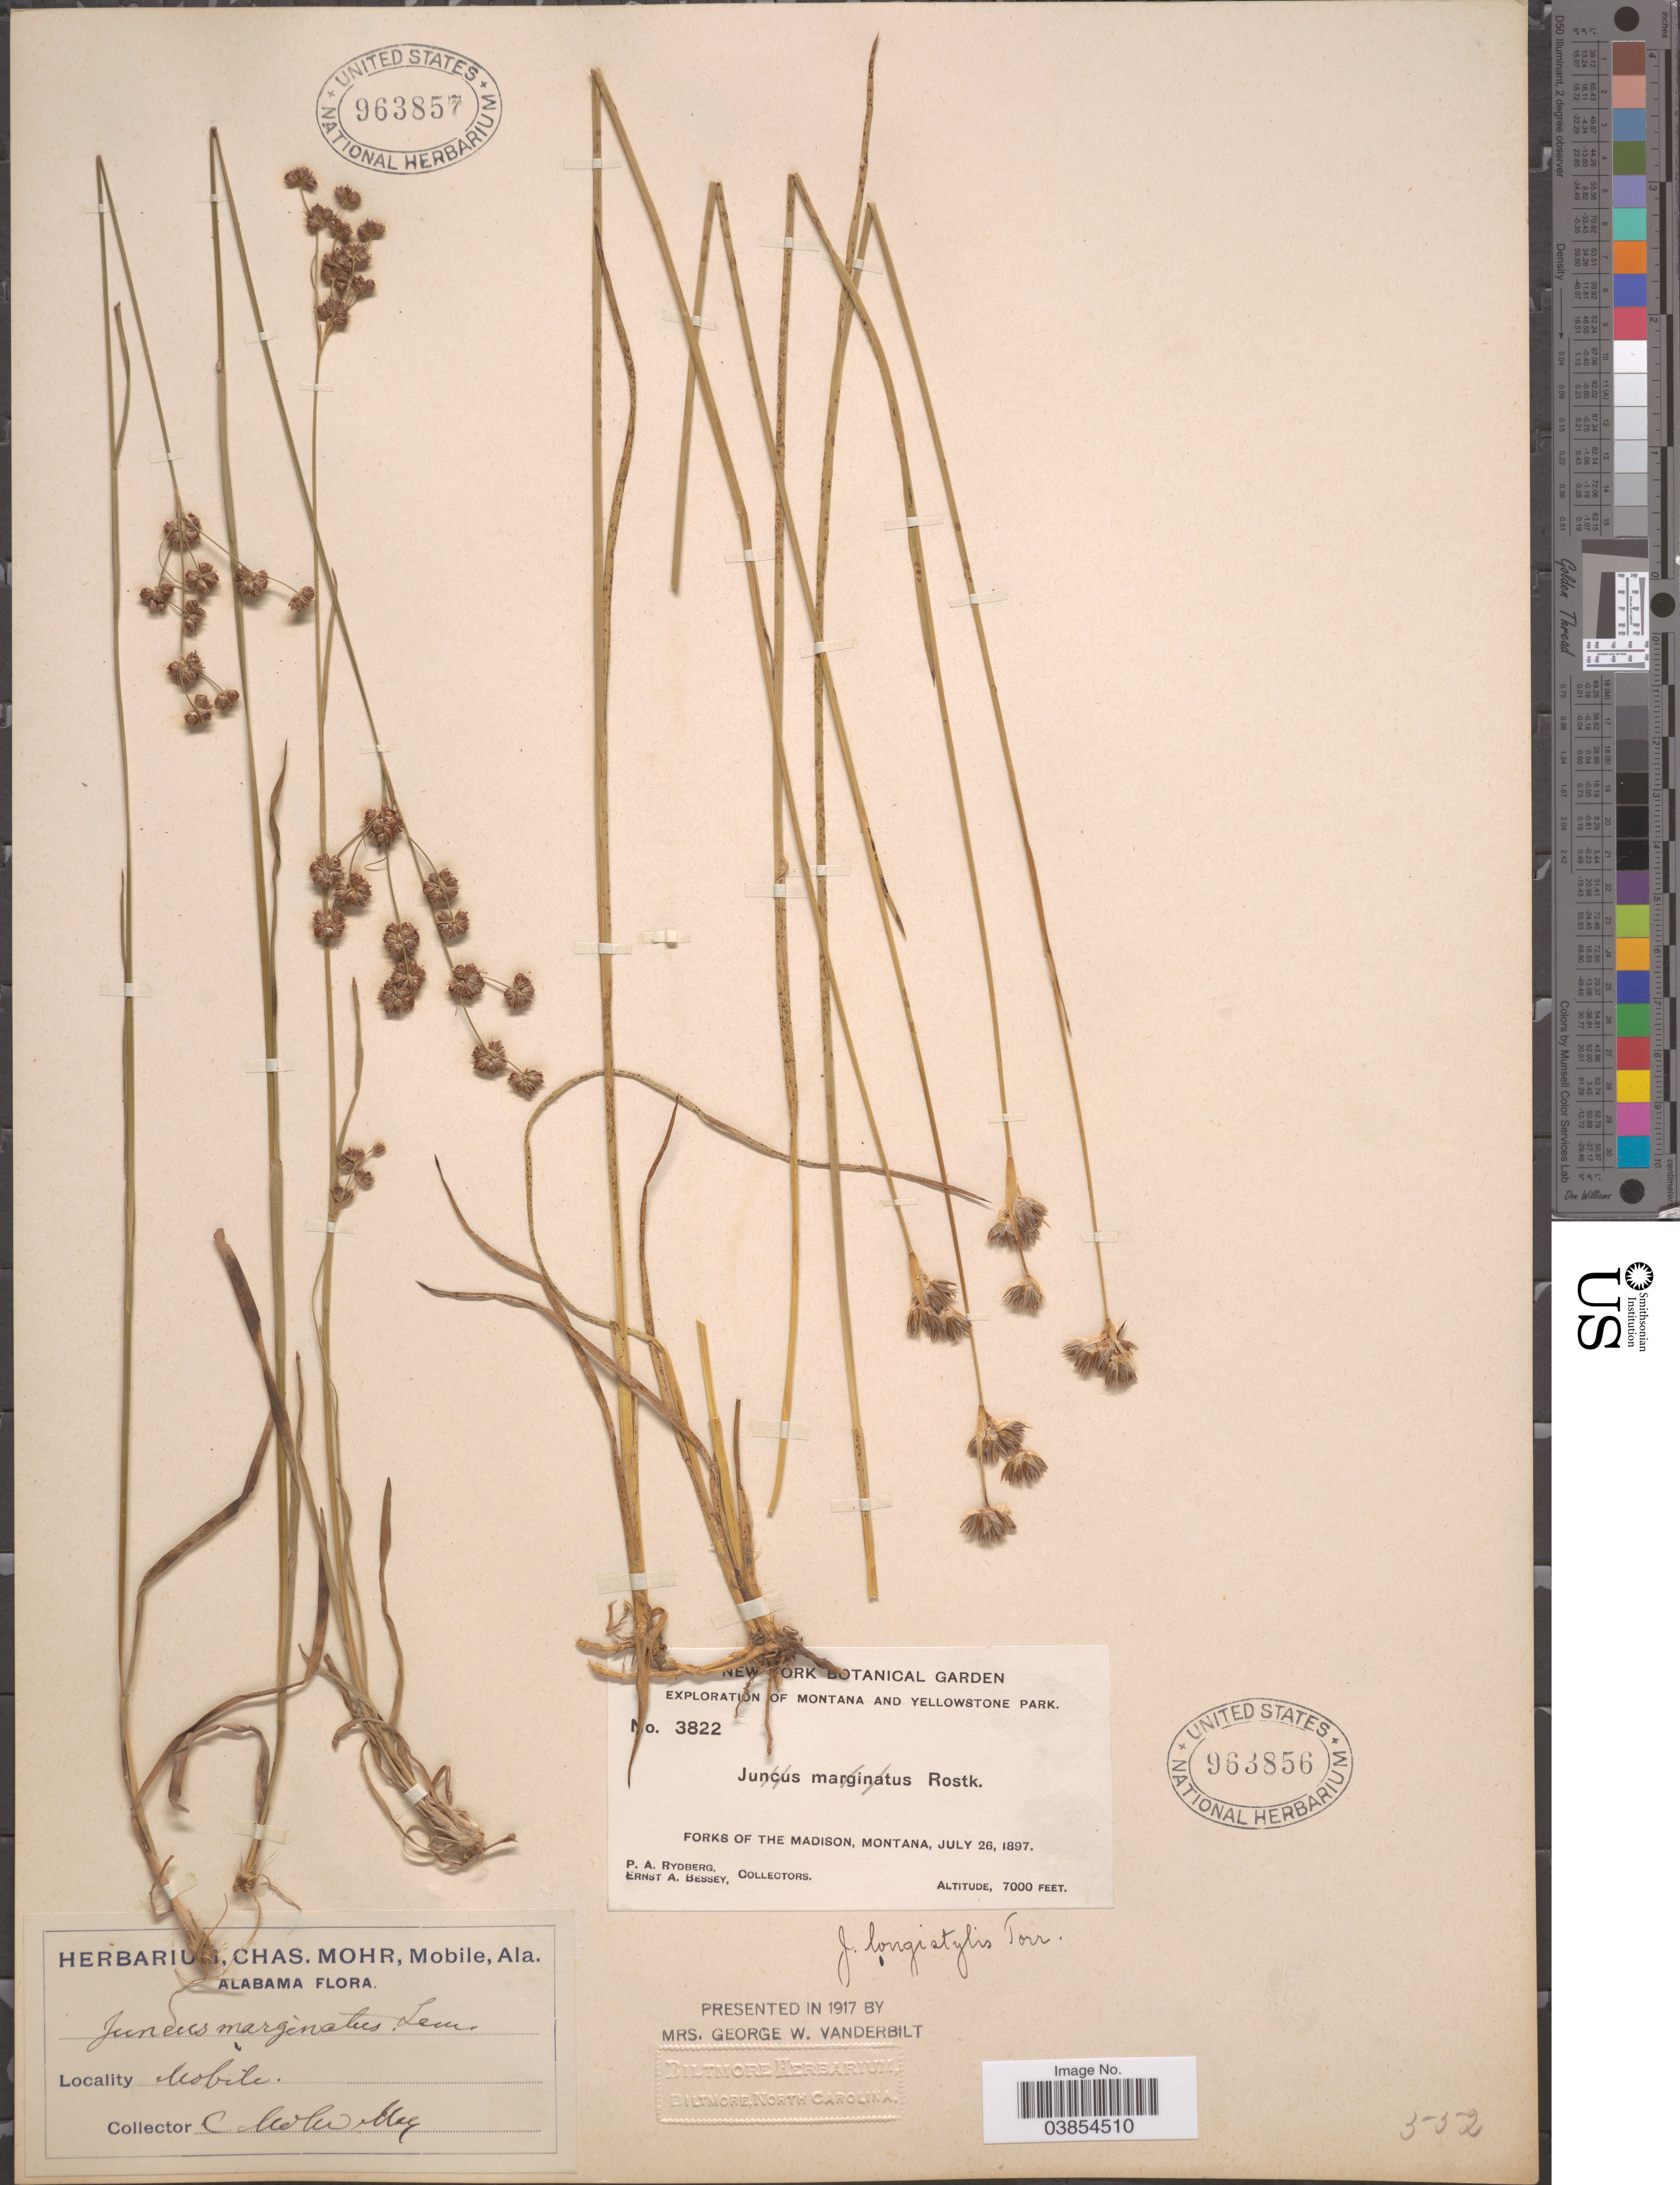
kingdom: Plantae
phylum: Tracheophyta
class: Liliopsida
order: Poales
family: Juncaceae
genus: Juncus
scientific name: Juncus longistylis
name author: Torr.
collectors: Mohr, C. T. (herbarium)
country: United States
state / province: Alabama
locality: Mobile.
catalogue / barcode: US 963856-2